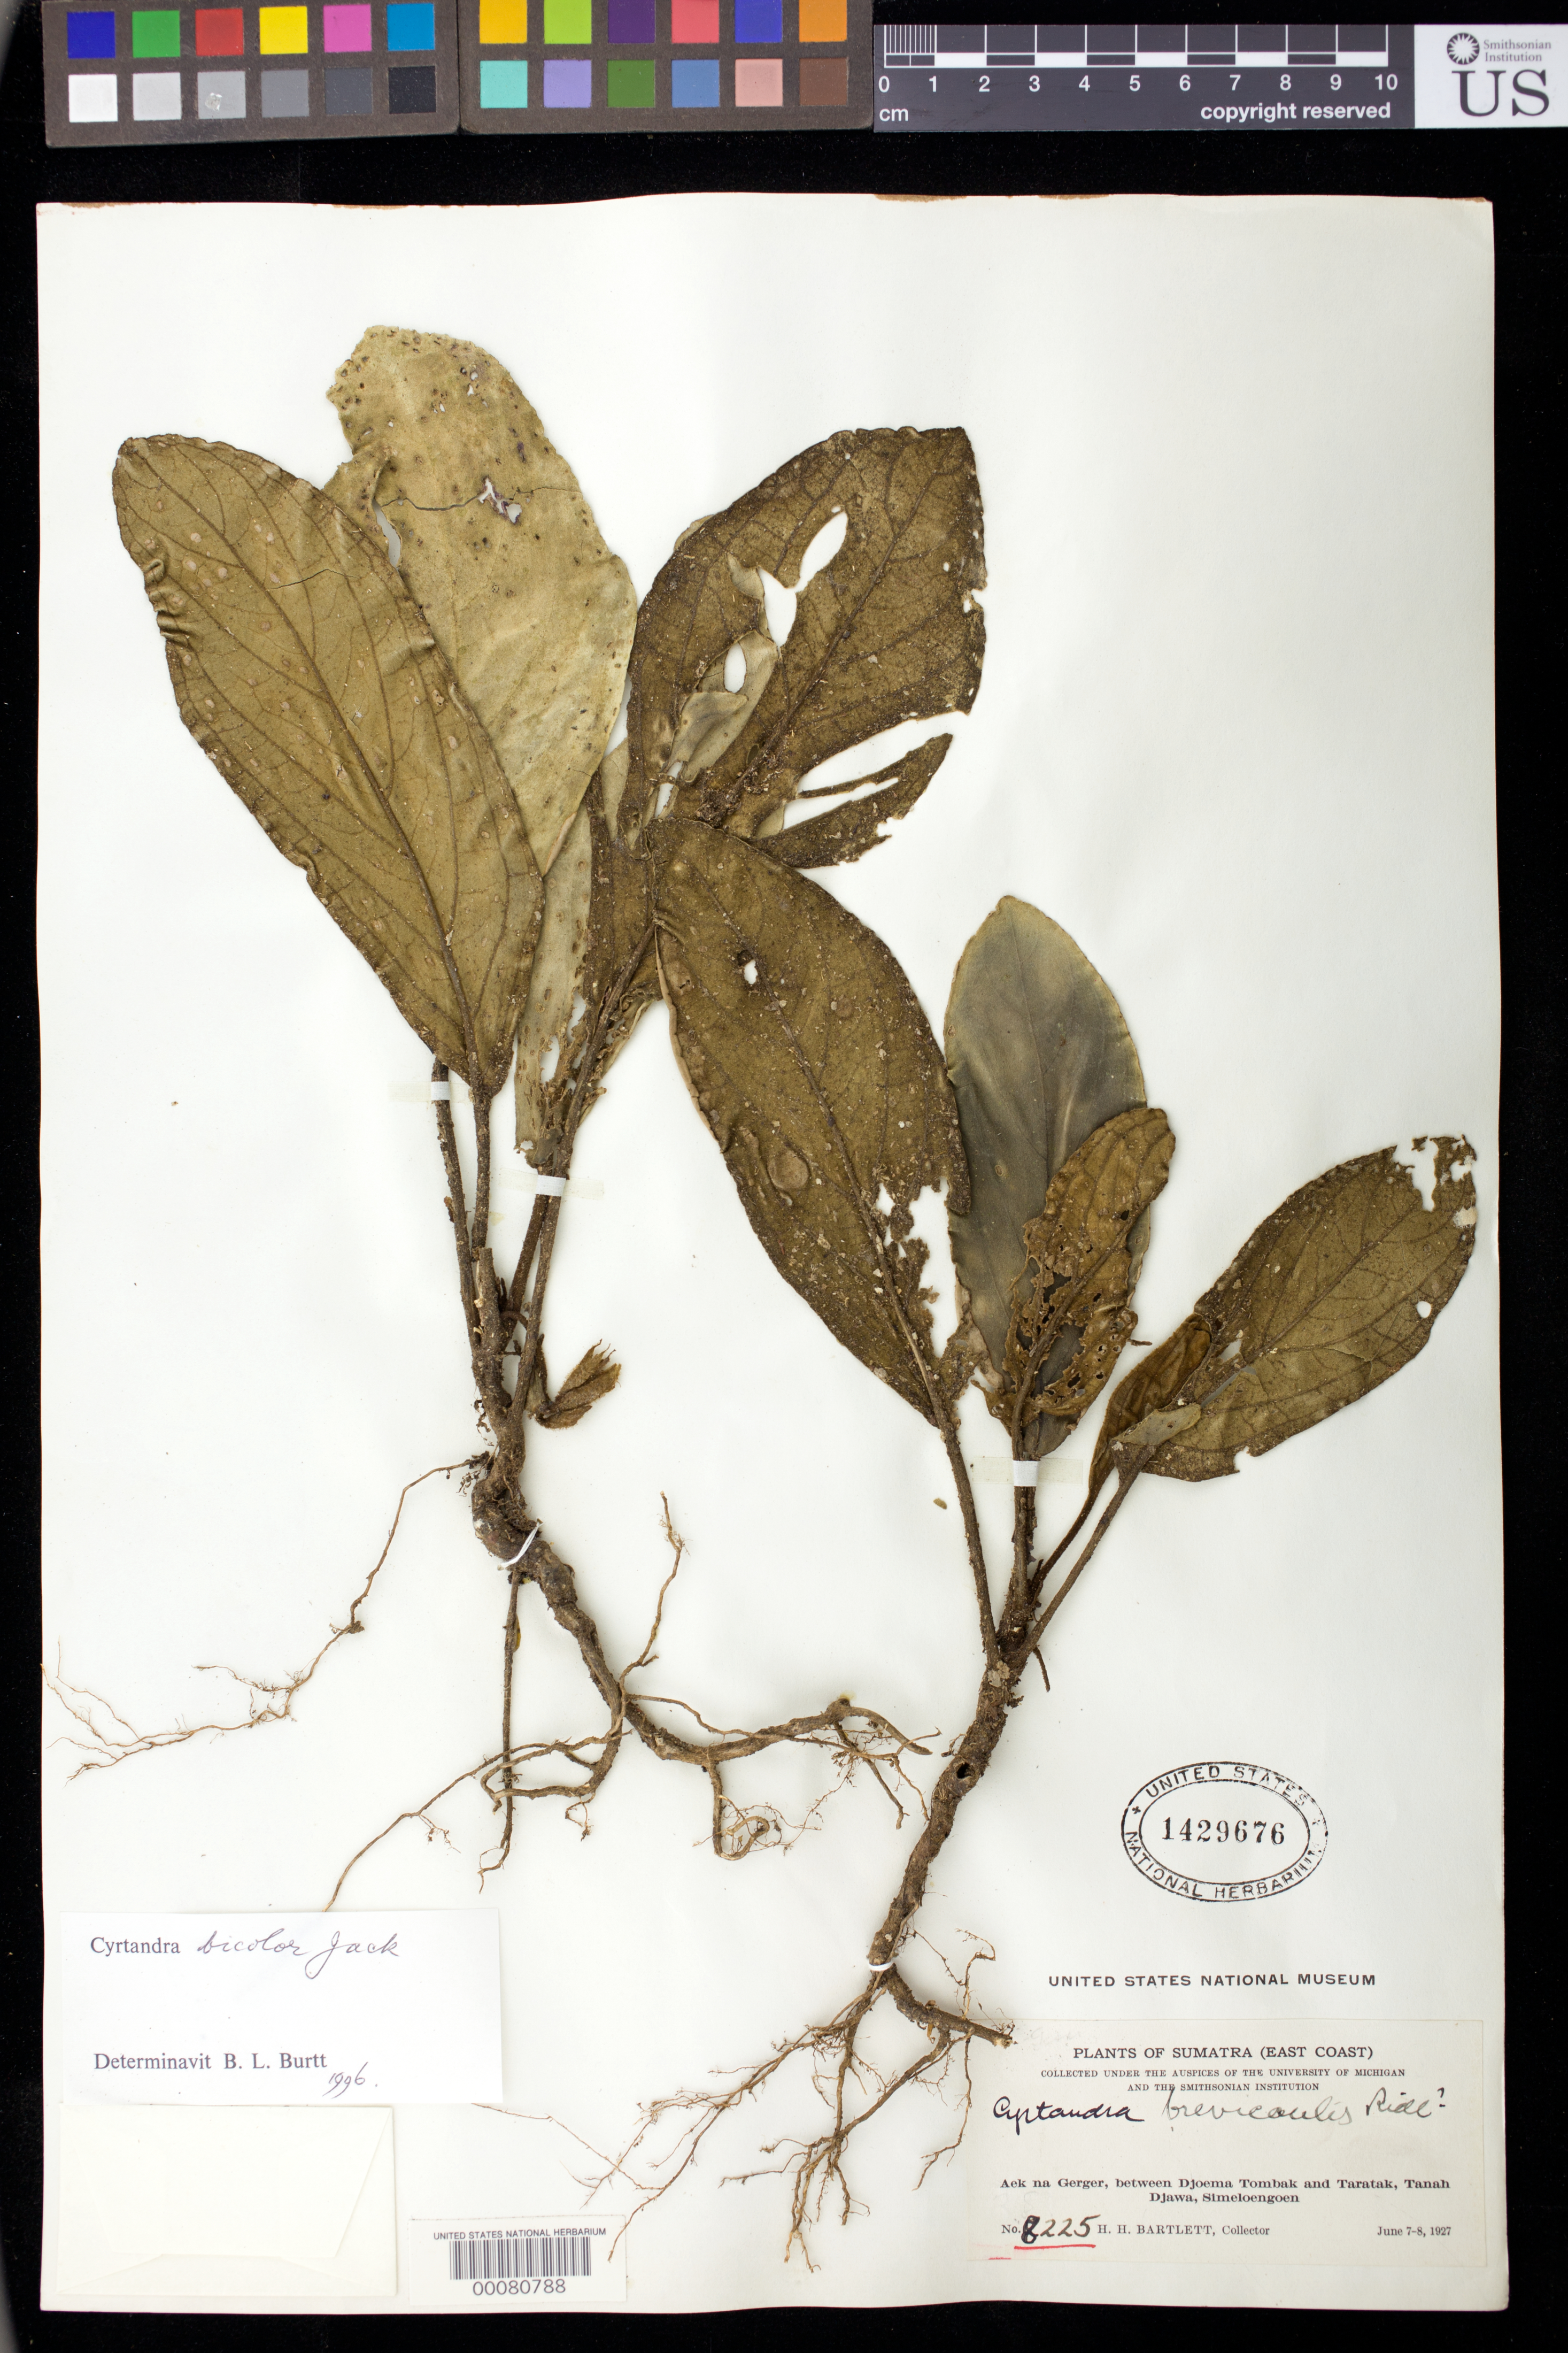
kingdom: Plantae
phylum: Tracheophyta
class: Magnoliopsida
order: Lamiales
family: Gesneriaceae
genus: Cyrtandra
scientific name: Cyrtandra bicolor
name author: Jack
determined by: Burtt, B. L.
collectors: H. H. Bartlett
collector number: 8225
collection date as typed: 7-8 Jun 1927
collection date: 1927-06-07/1927-06-08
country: Indonesia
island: Sumatra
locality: Aek na gerger, between djoema tombak and taratak, tanah djawa, simeloengoen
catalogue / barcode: US 1429676